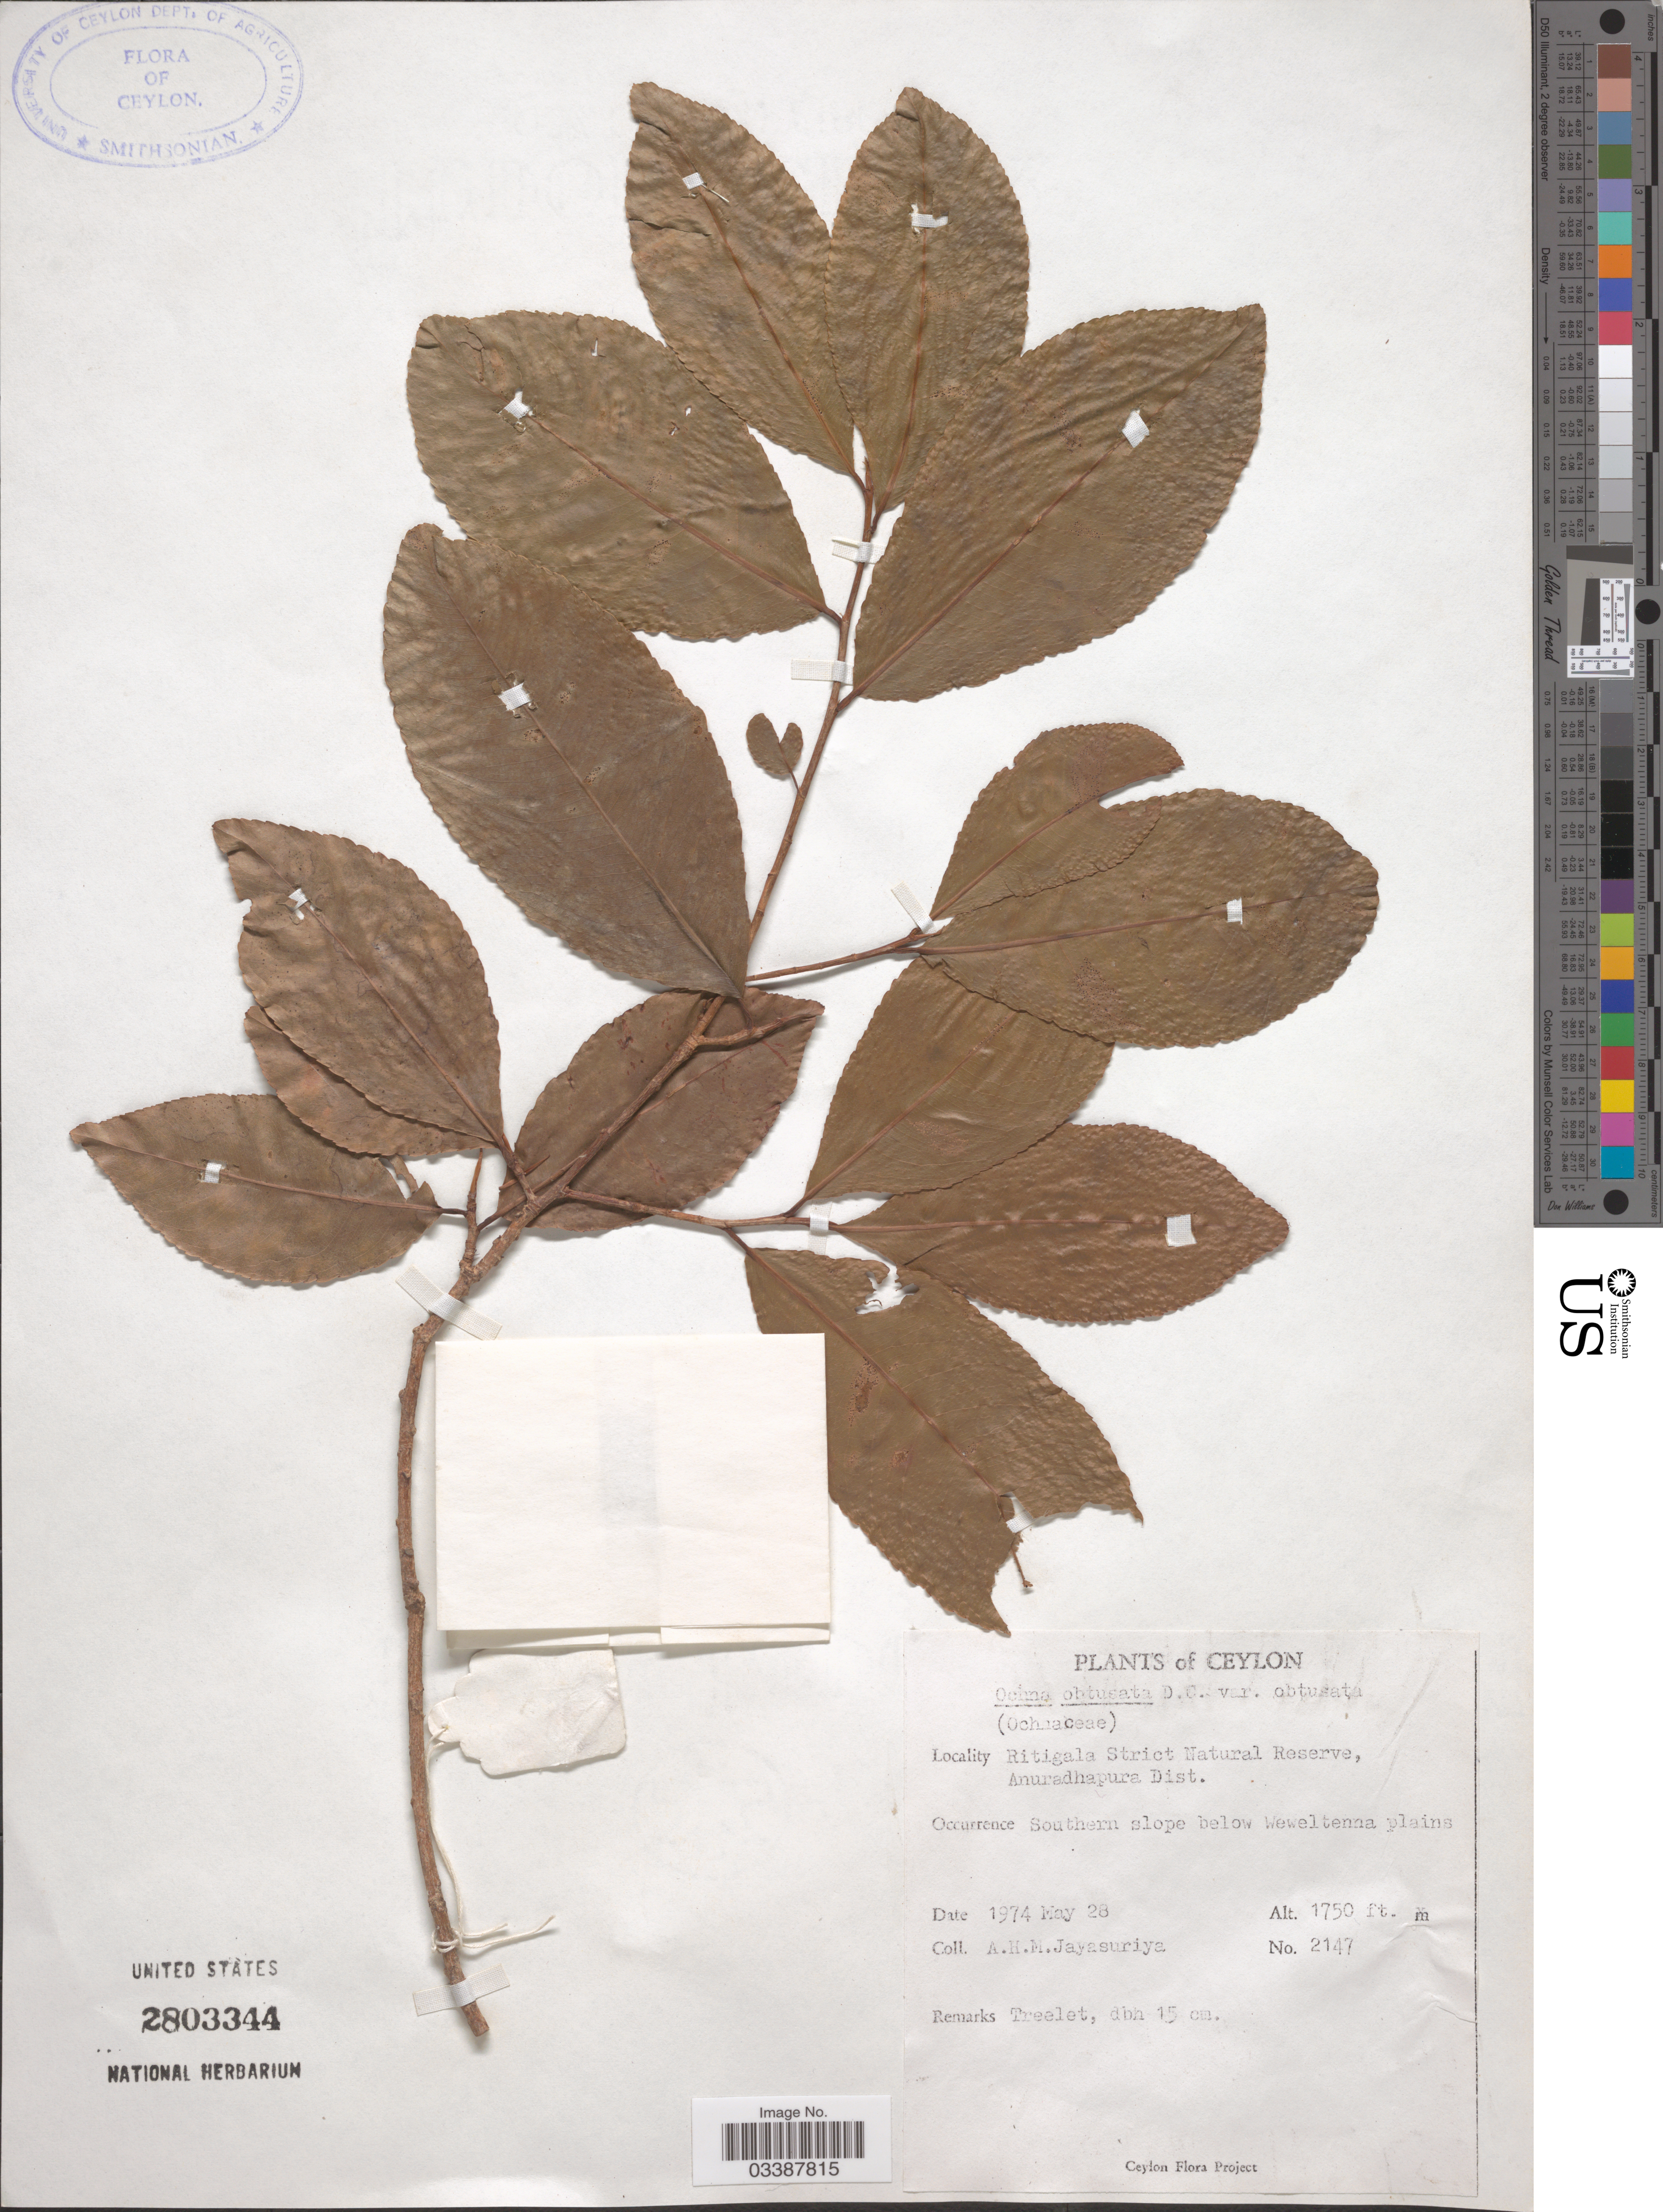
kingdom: Plantae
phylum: Tracheophyta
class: Magnoliopsida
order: Malpighiales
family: Ochnaceae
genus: Ochna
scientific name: Ochna obtusata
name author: DC.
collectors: A. H. Jayasuriya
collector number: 2147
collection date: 1974-05-28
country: Sri Lanka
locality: Ceylon. Ritigala Strict Natural Reserve, Anuradhapura Dist. Southern slope below Weweltenna plains.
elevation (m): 533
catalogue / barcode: US 2803344